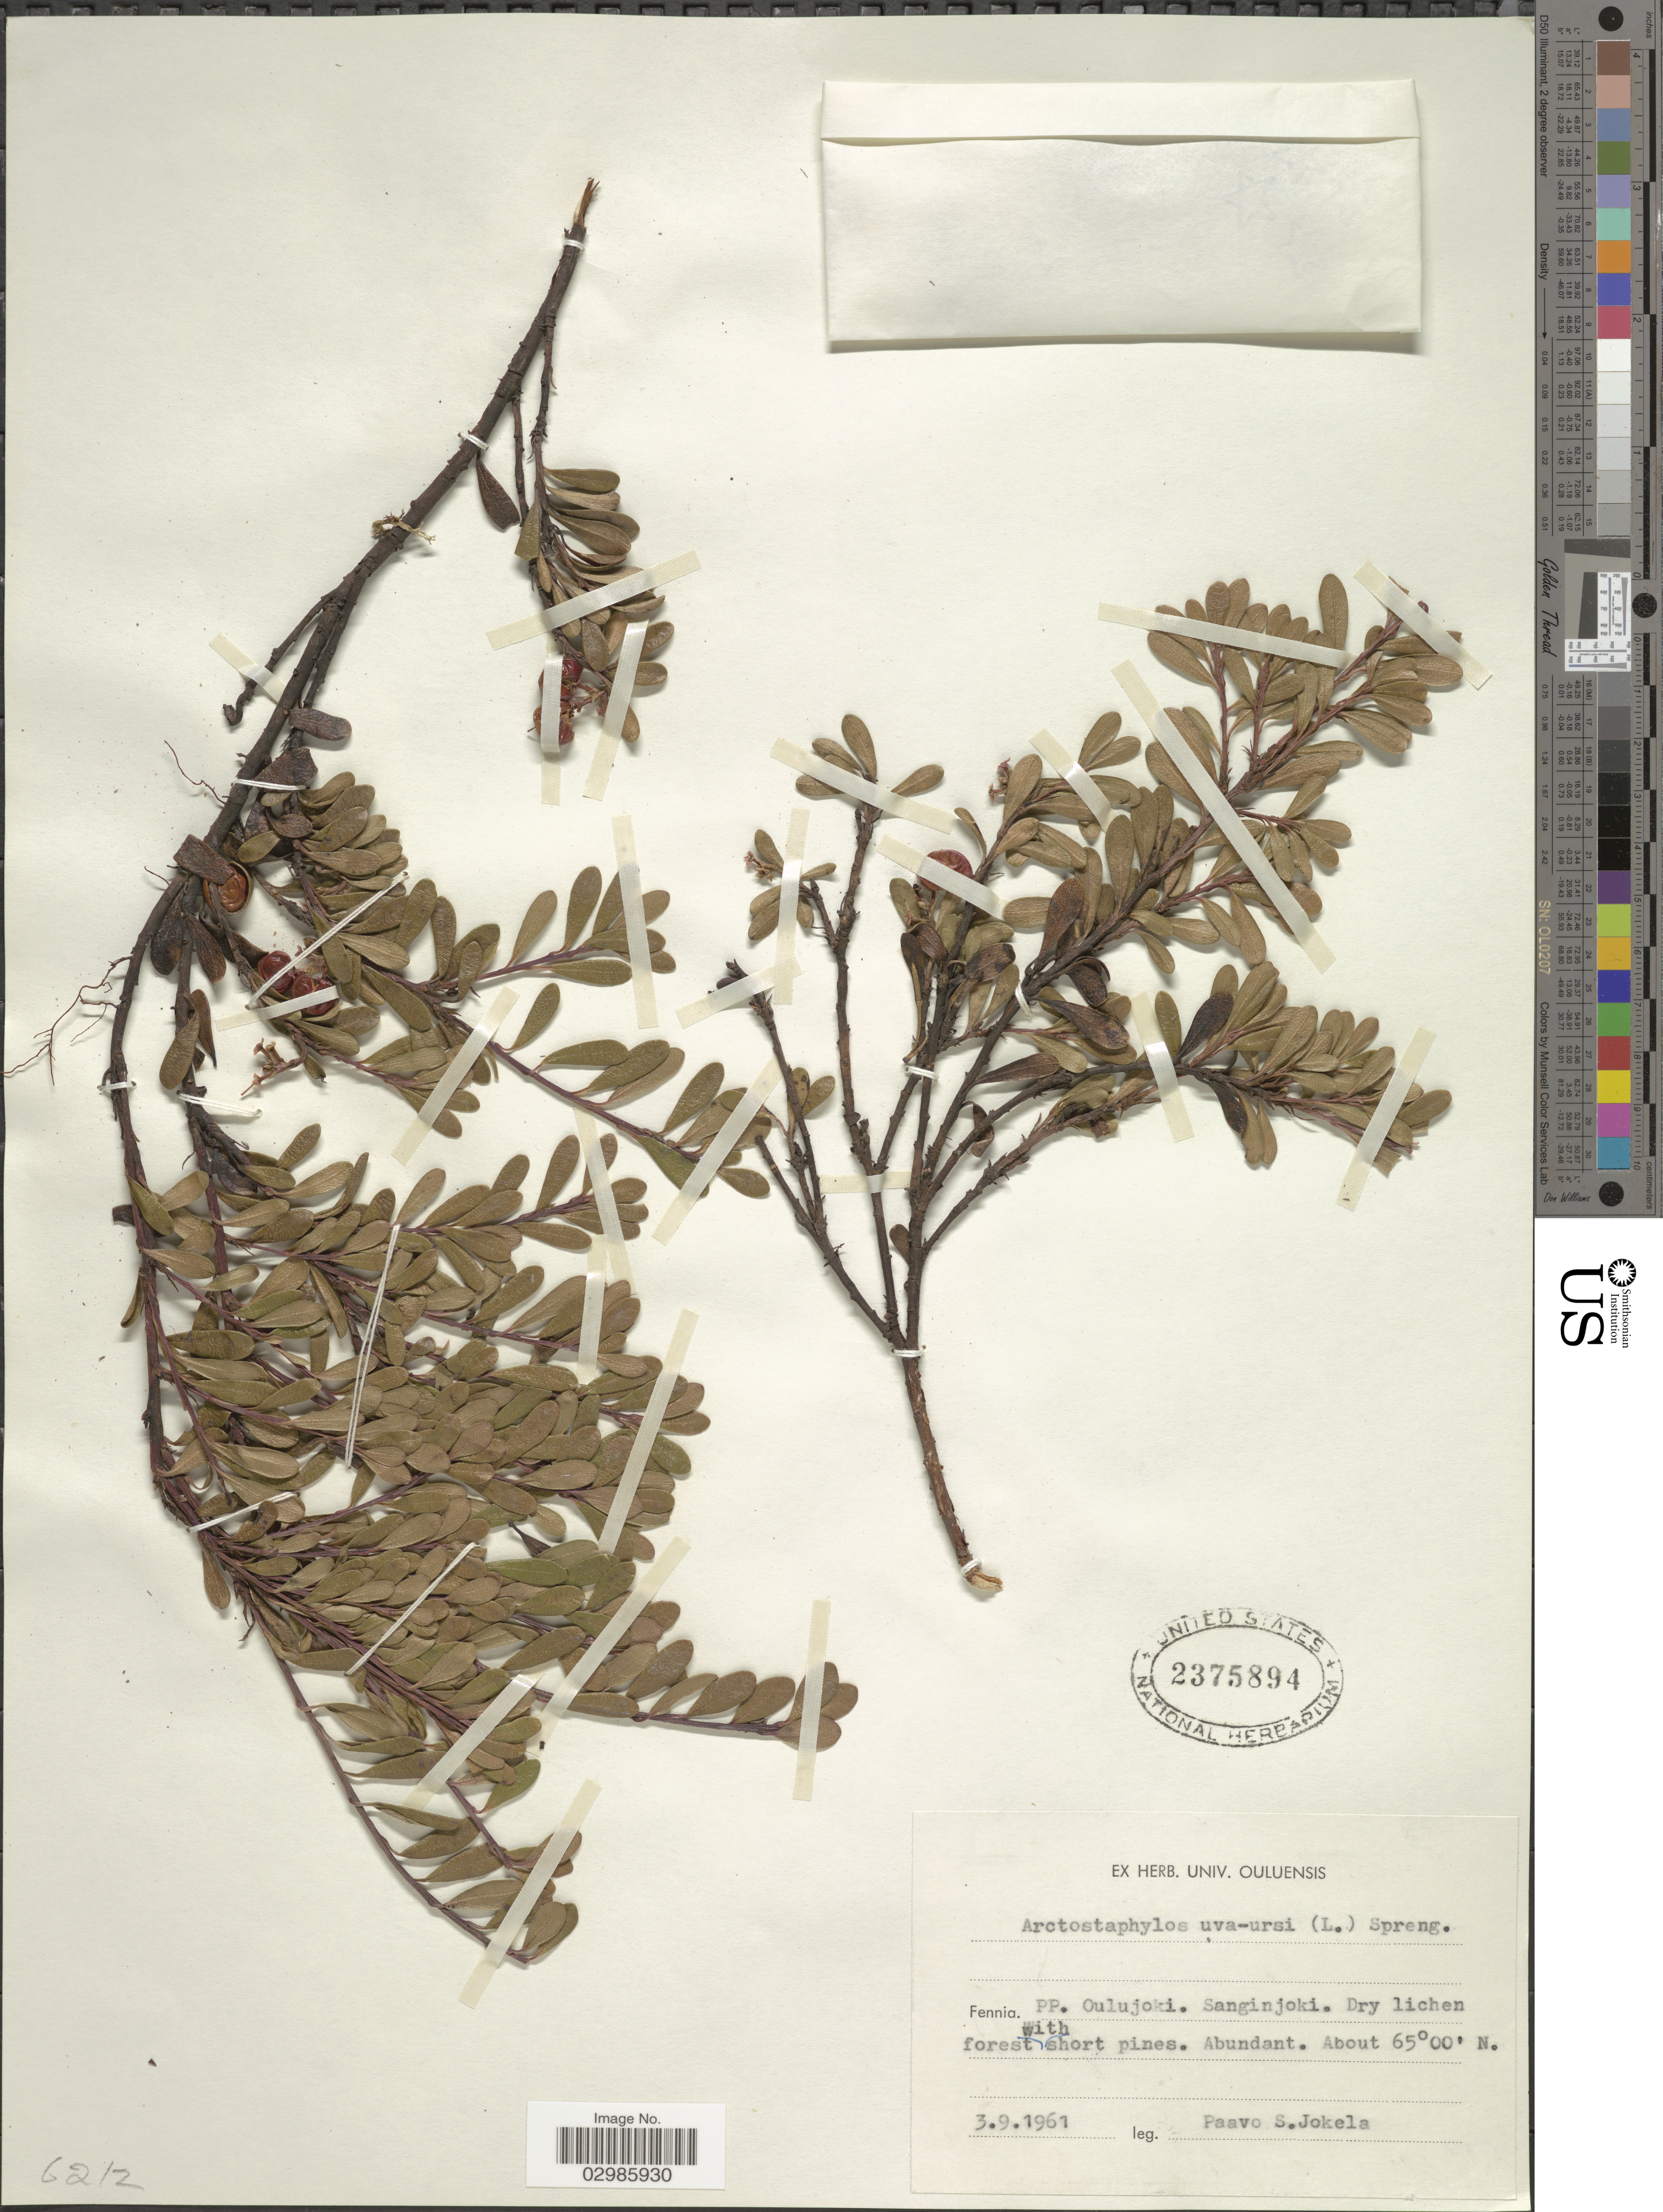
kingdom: Plantae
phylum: Tracheophyta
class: Magnoliopsida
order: Ericales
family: Ericaceae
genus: Arctous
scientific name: Arctous alpina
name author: (L.) Nied.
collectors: P. Jokela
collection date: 1961-09-03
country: Finland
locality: Fennia. PP. Oulujoki. Sanginjoki.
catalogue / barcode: US 2375894